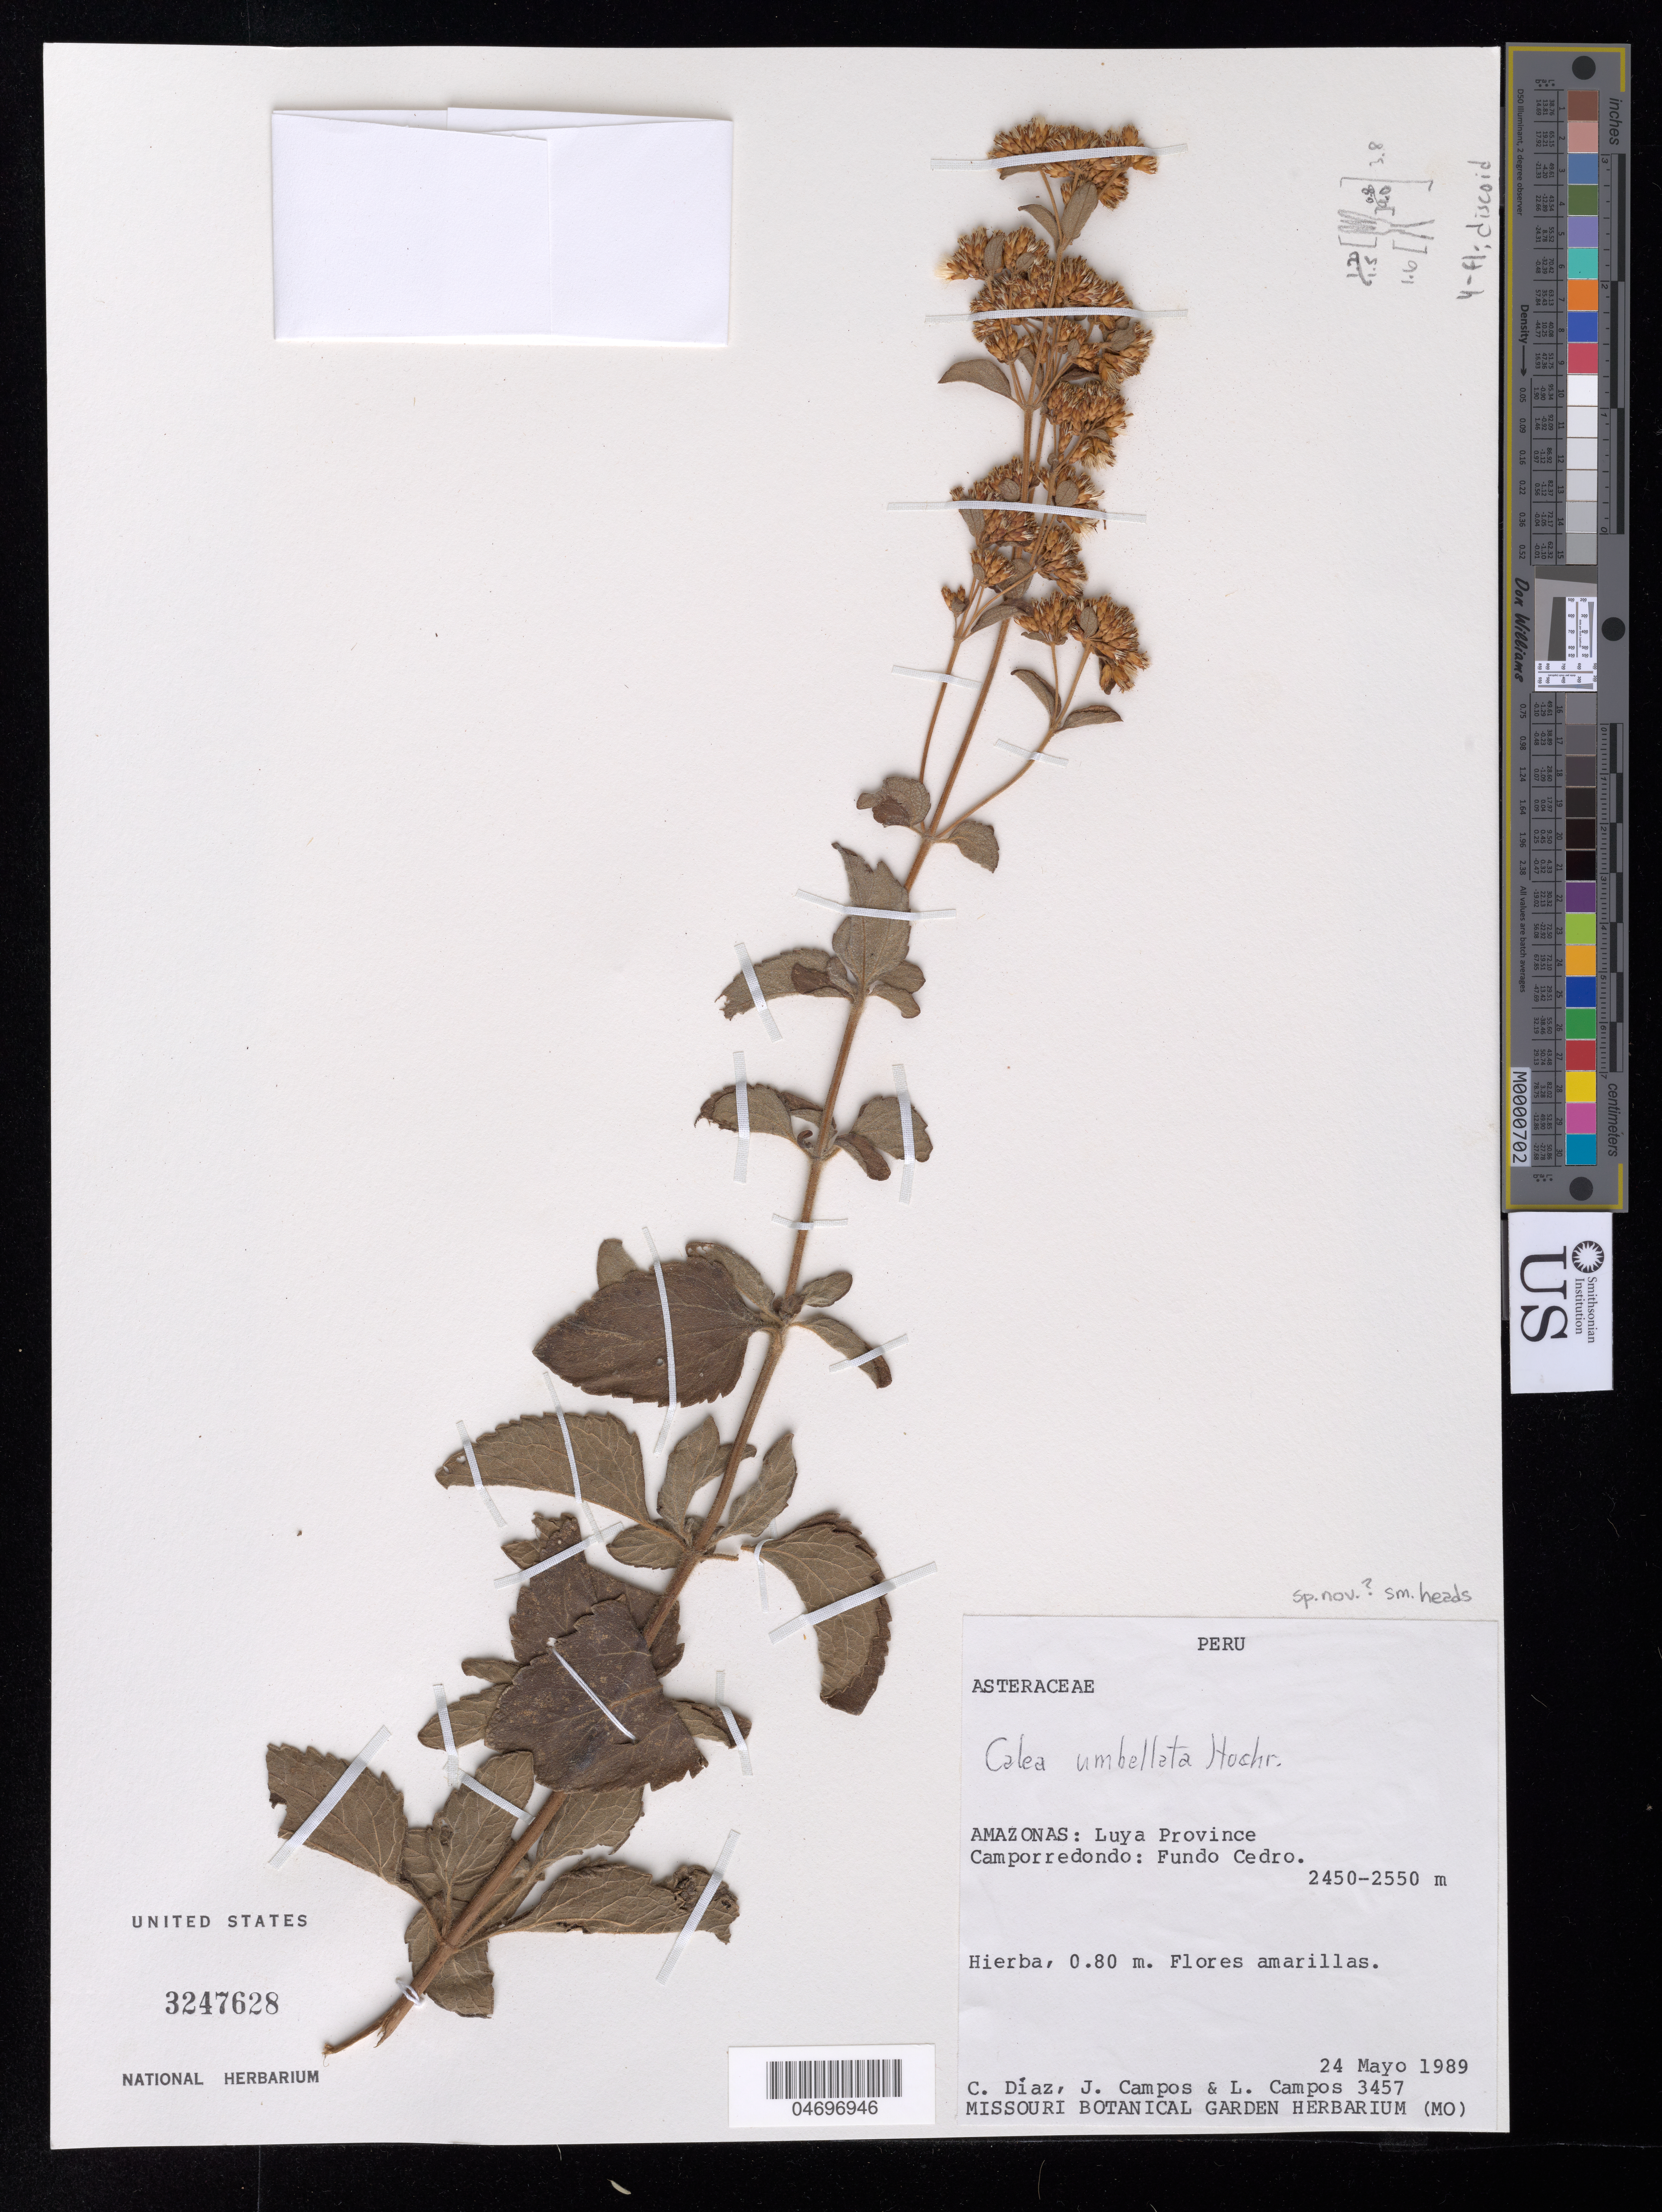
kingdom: Plantae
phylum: Tracheophyta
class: Magnoliopsida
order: Asterales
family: Asteraceae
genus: Calea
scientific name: Calea umbellulata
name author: Hochr.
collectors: C. Díaz, J. Campos & L. Campos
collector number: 3457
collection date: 1989-05-24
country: Peru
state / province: Amazonas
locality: Luya Province, Camporredondo: Fundo Cedro.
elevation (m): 2450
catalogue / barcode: US 3247628